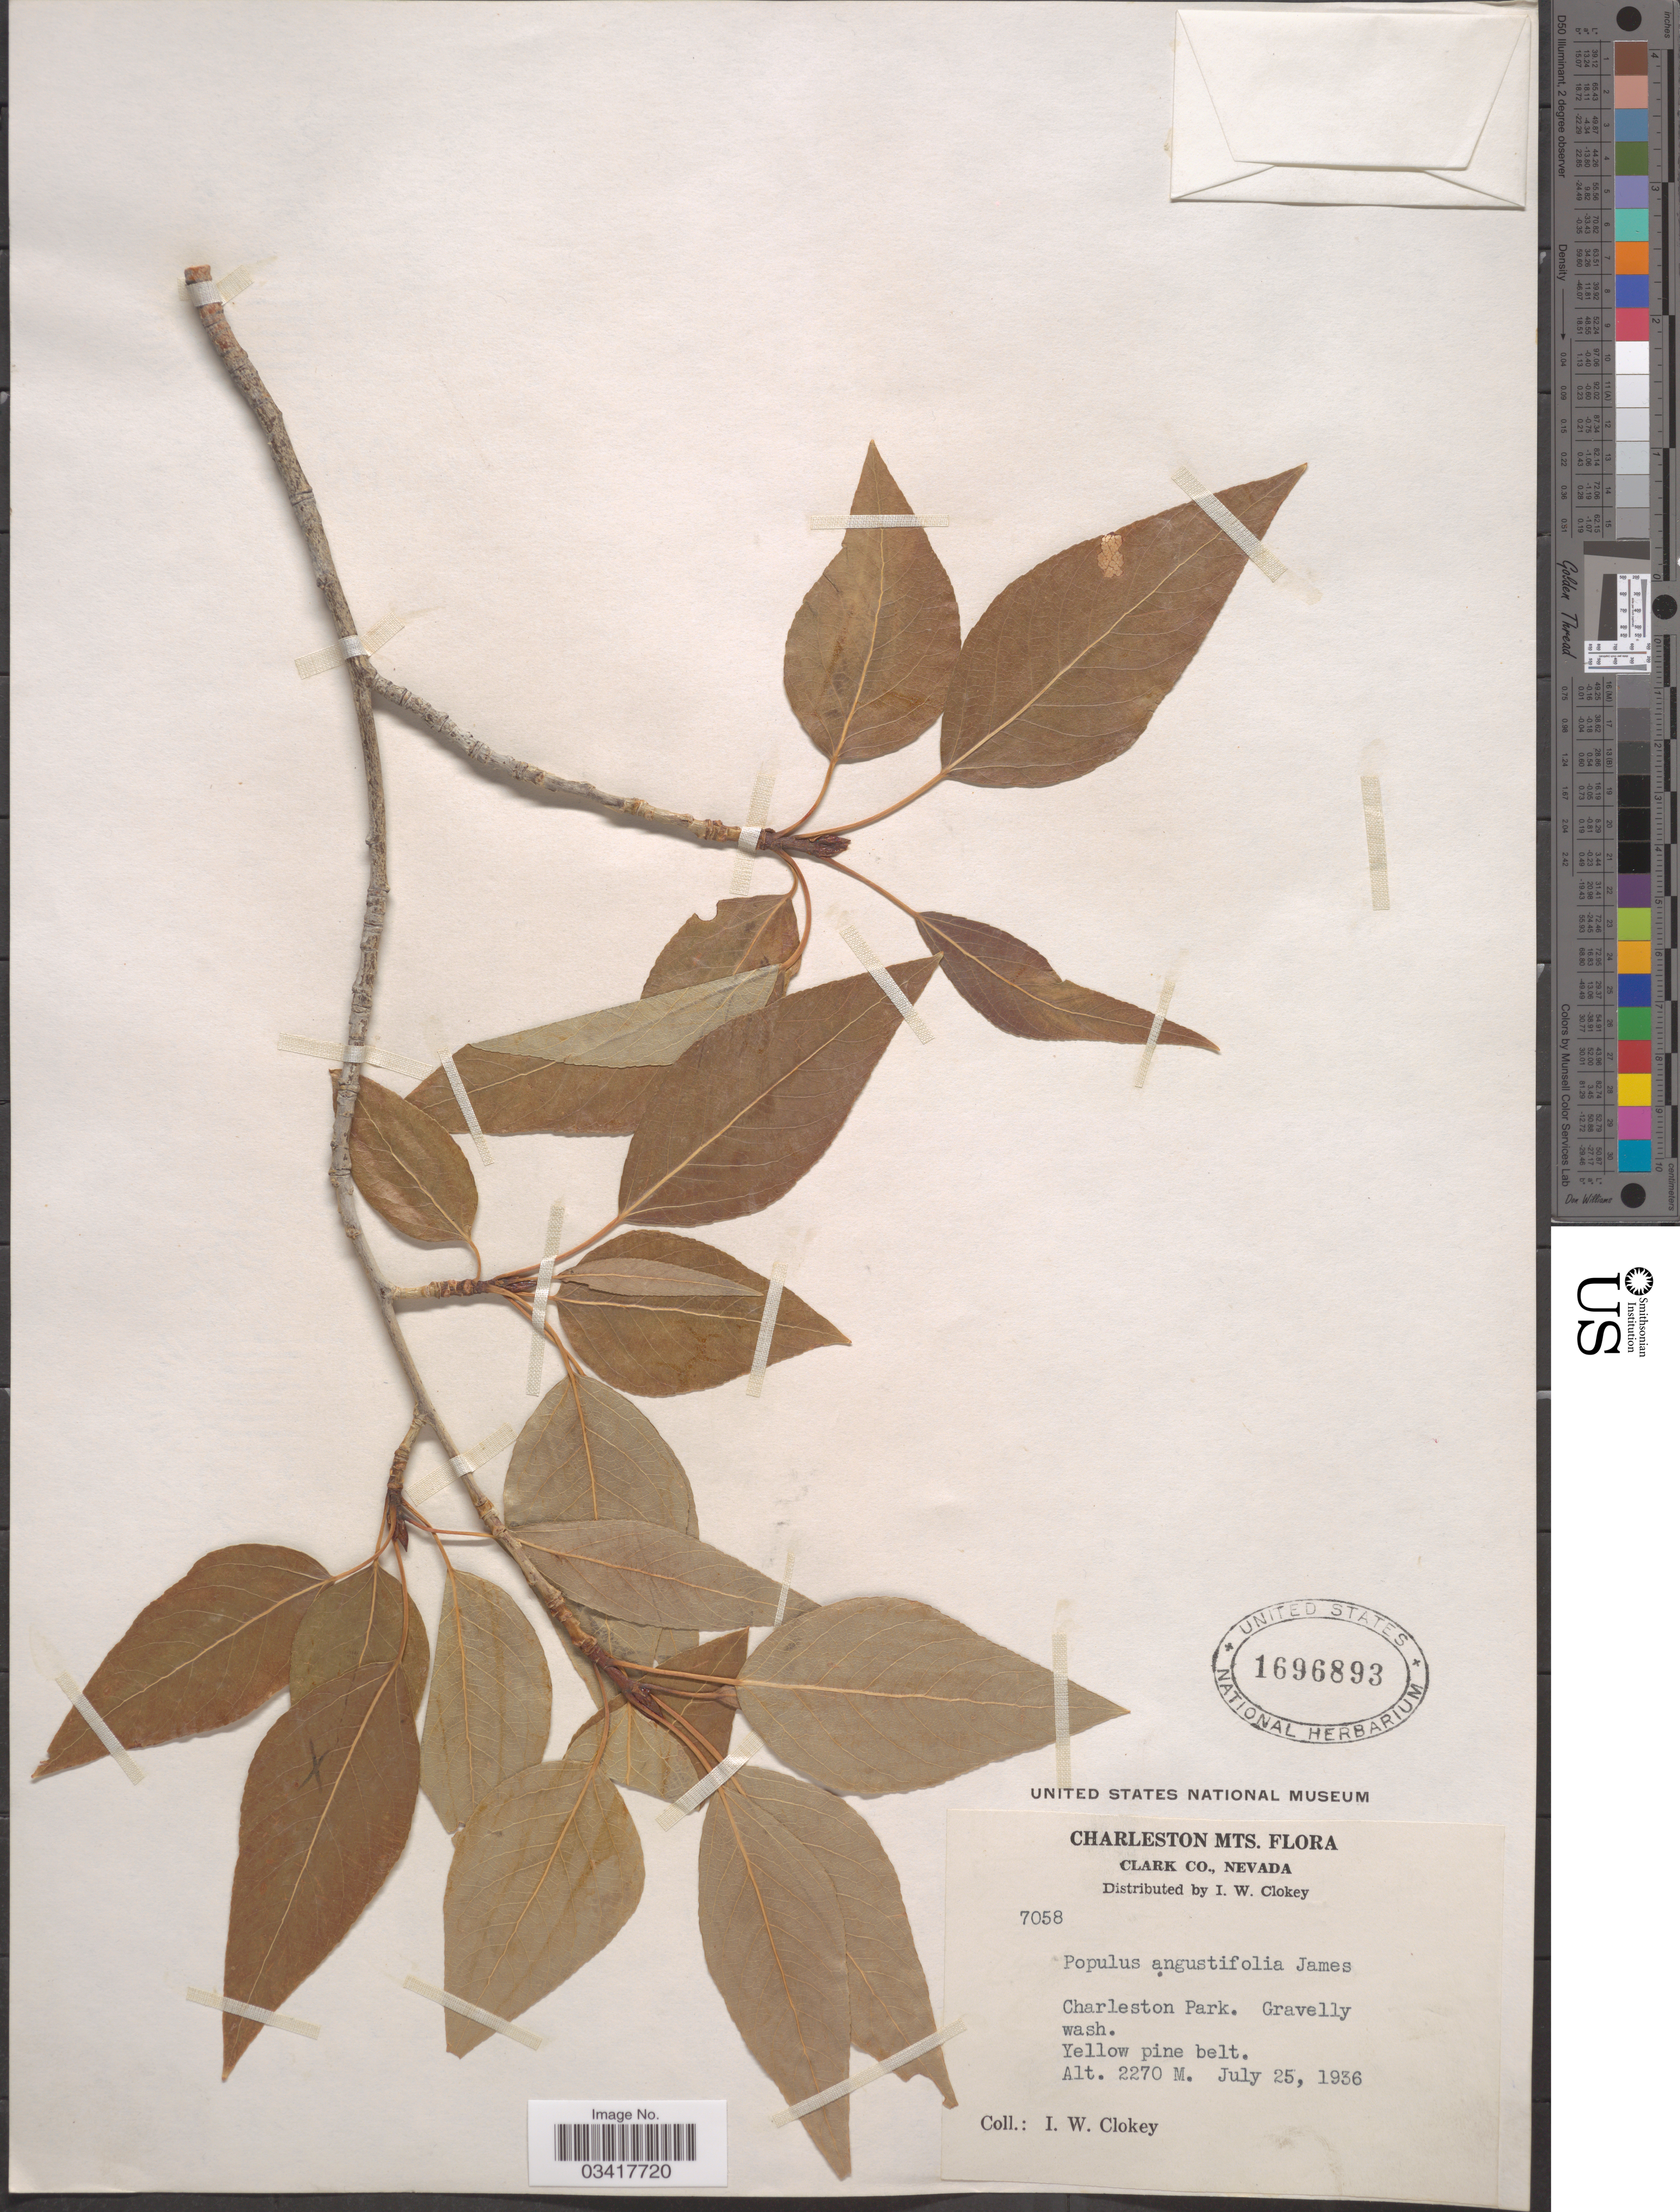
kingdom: Plantae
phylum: Tracheophyta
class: Magnoliopsida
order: Malpighiales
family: Salicaceae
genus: Populus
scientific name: Populus angustifolia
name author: E. James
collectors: I. W. Clokey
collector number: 7058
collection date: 1936-07-25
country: United States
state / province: Nevada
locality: Charleston Mts. Clark Co. Charleston Park.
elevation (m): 2270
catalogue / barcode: US 1696893